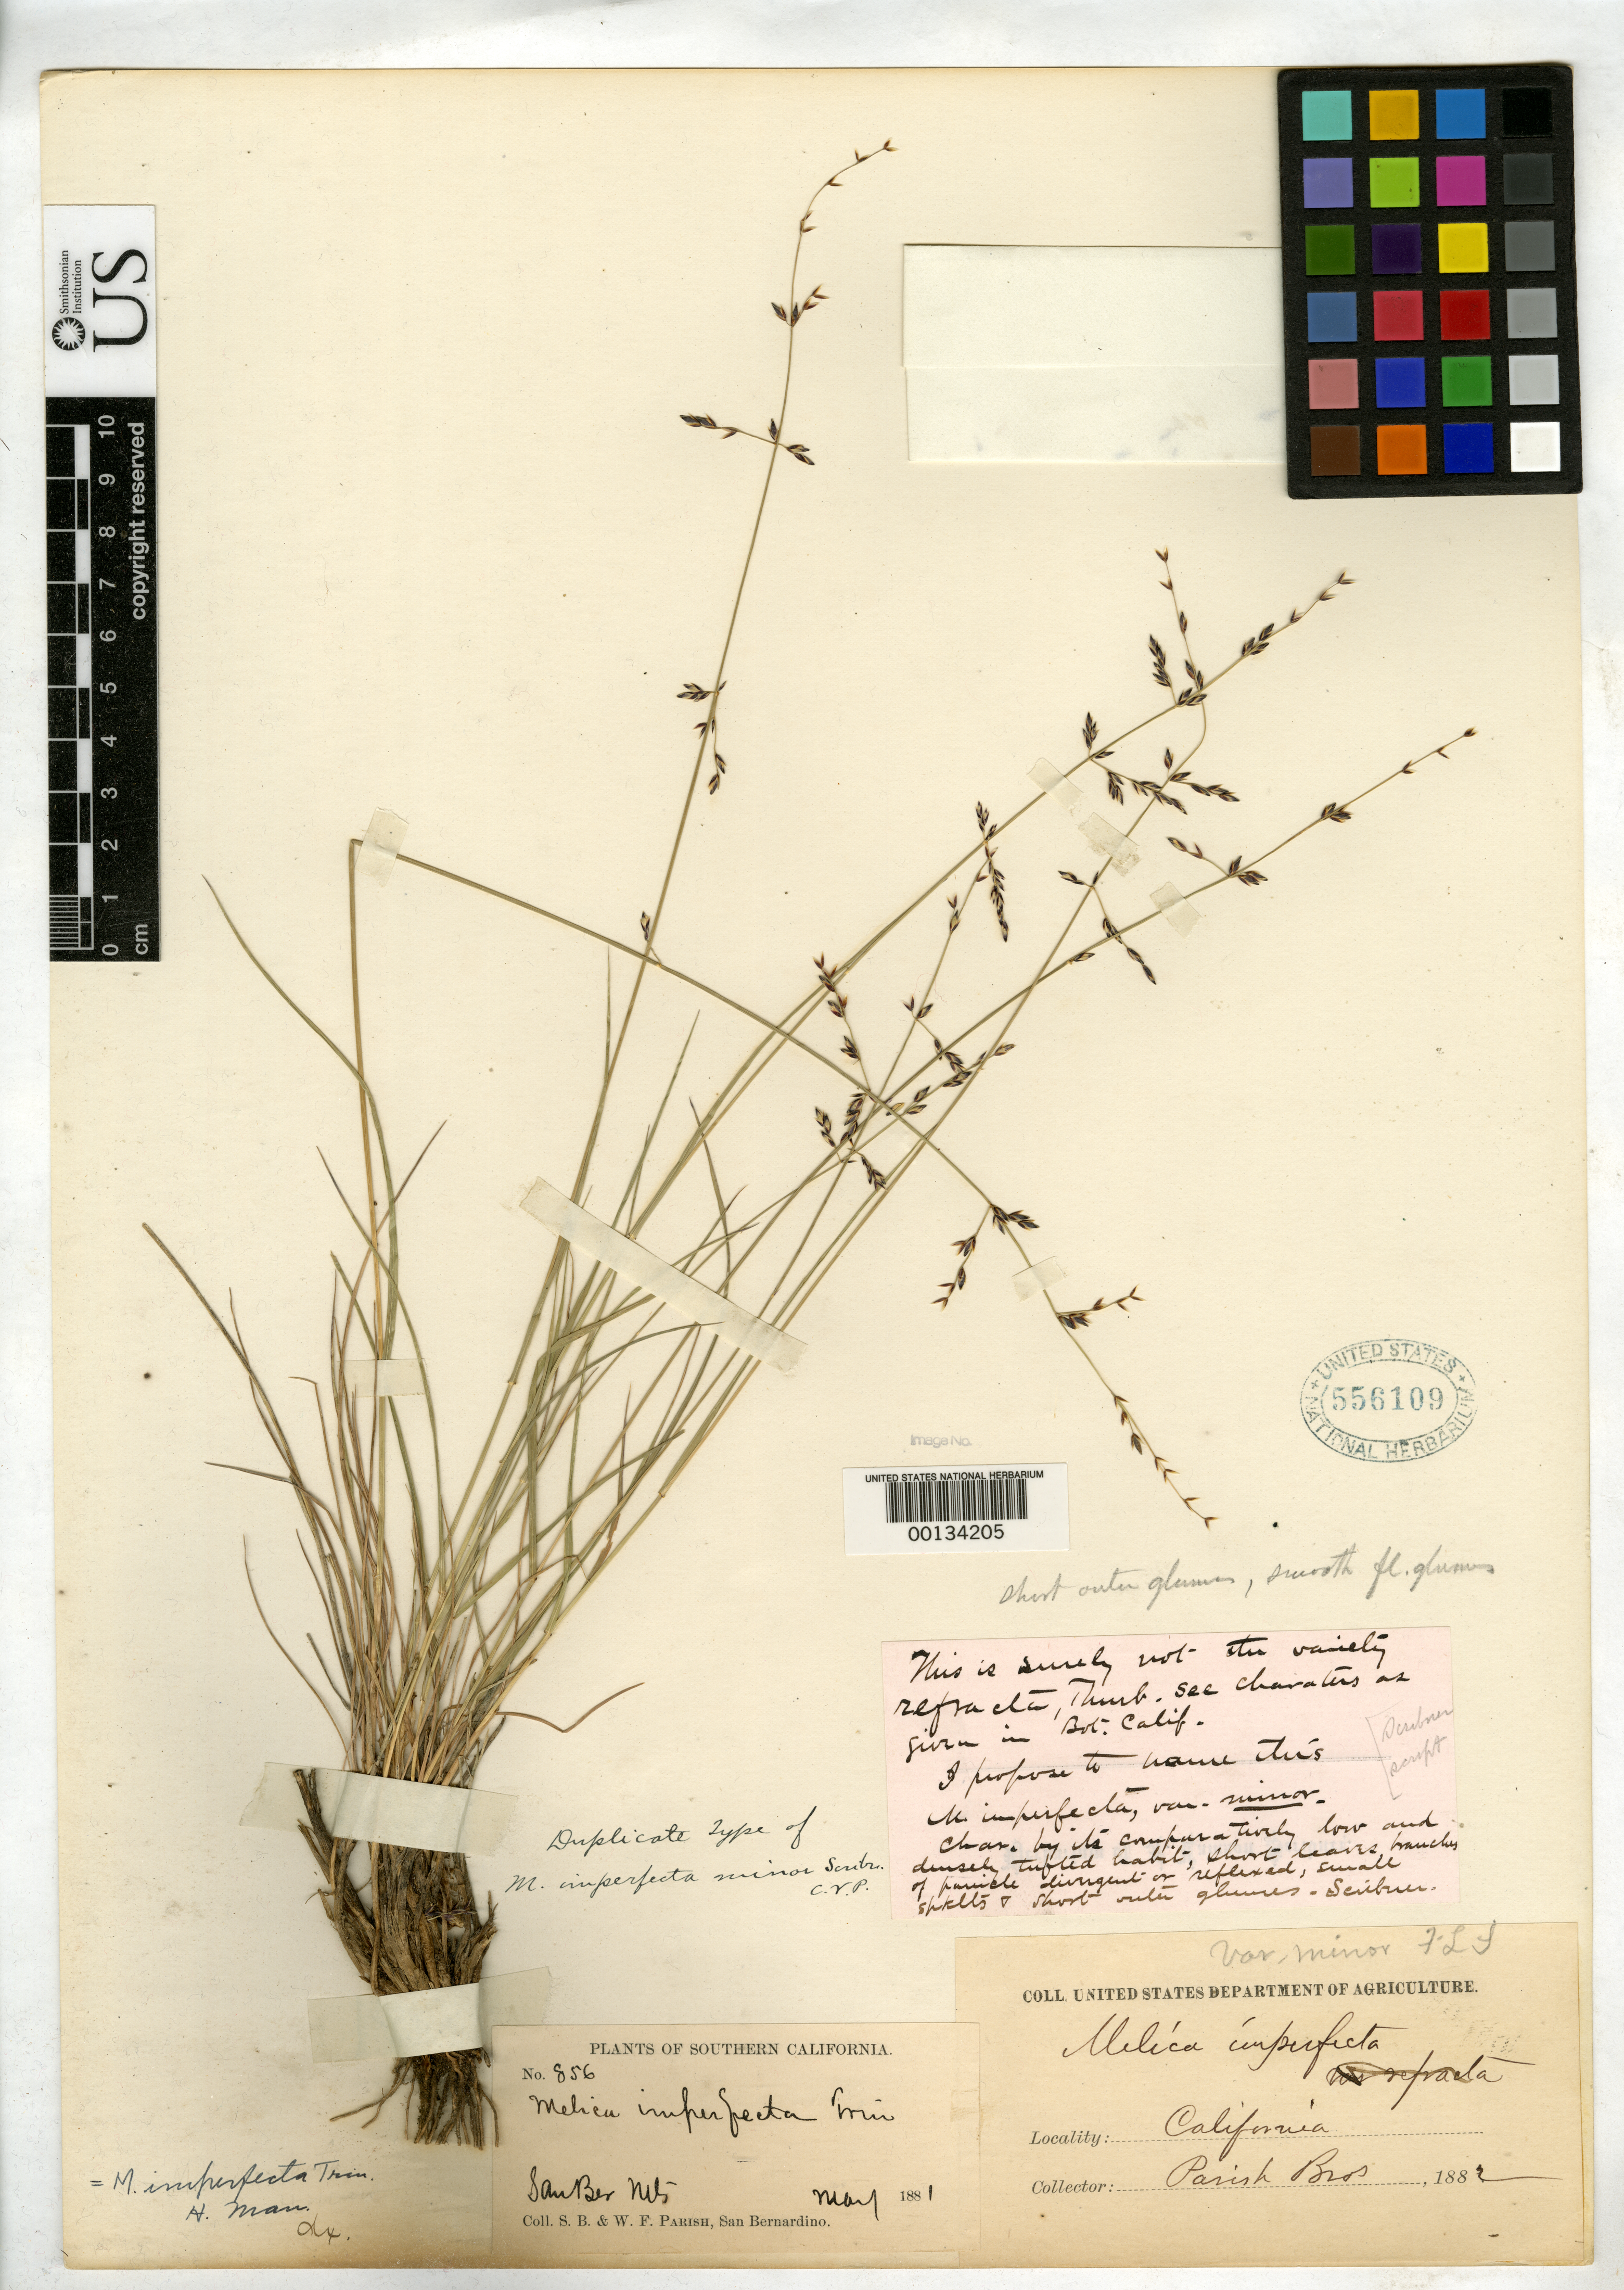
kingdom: Plantae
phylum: Tracheophyta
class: Liliopsida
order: Poales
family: Poaceae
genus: Melica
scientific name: Melica imperfecta var. minor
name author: Scribn.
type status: Isotype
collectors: J. Leiberg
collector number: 856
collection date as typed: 9 Mar 1898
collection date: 1898-03-09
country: United States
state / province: California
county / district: Riverside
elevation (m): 1000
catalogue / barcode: US 556109